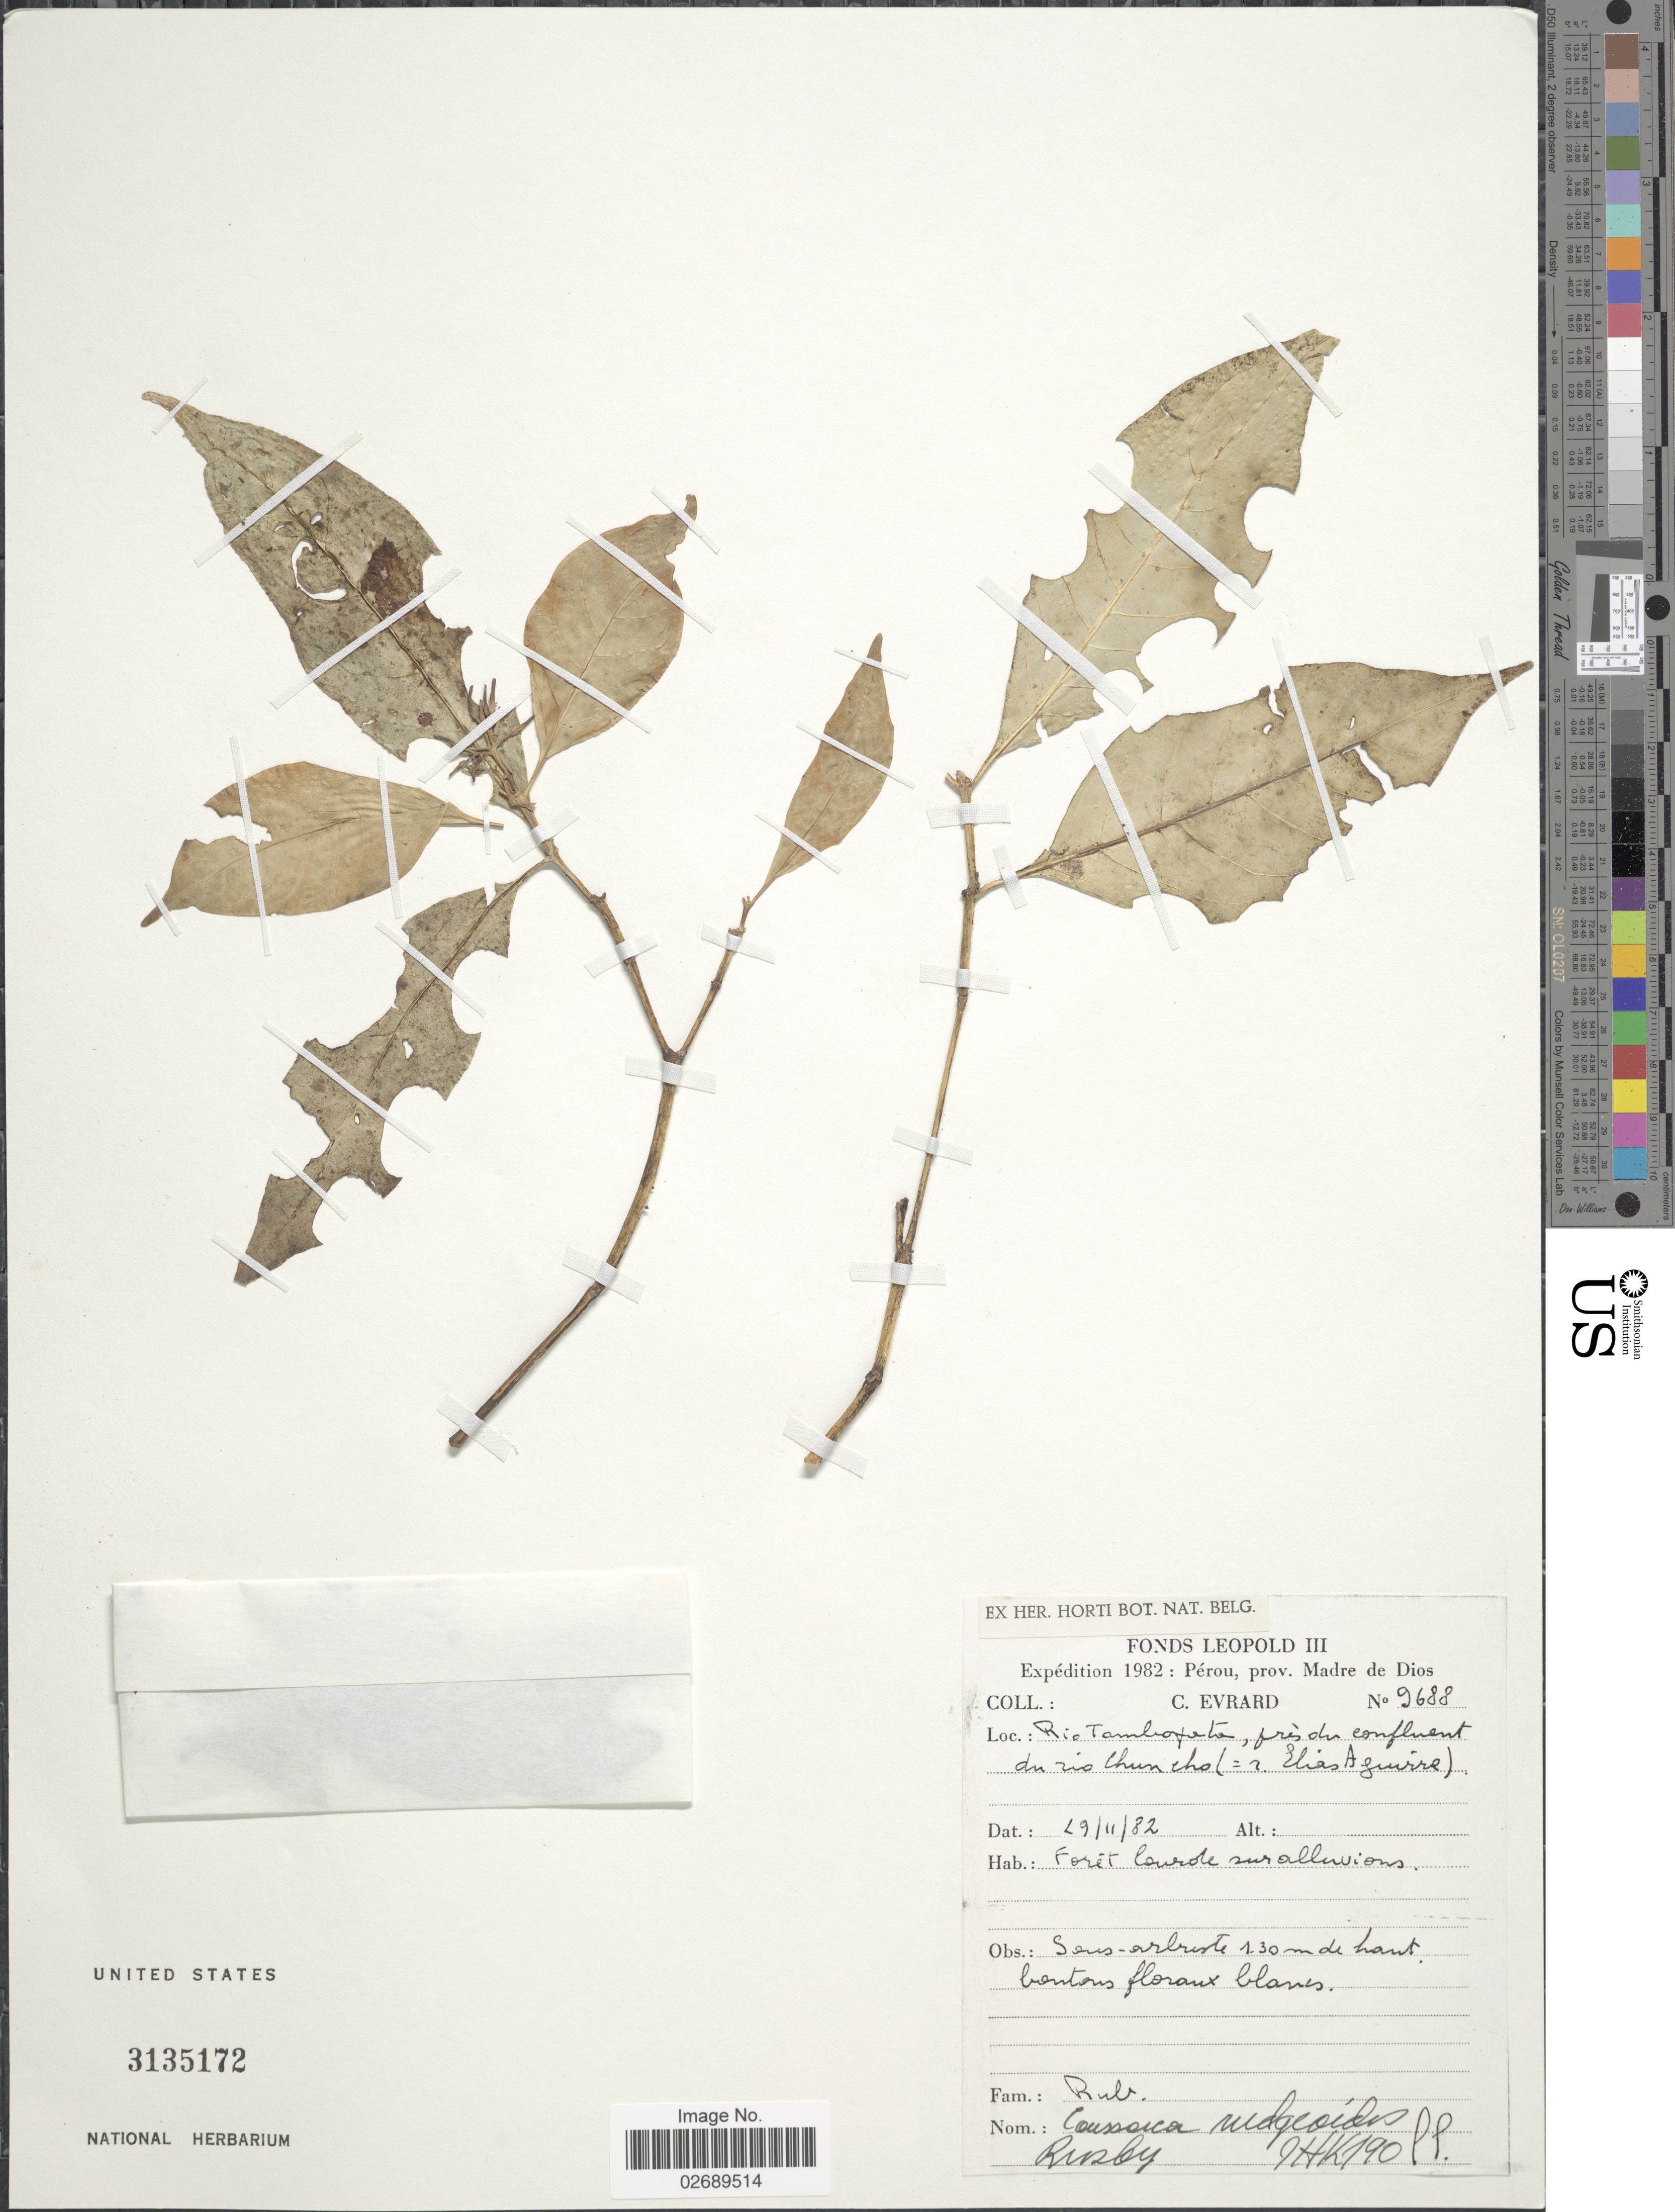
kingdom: Plantae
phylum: Tracheophyta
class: Magnoliopsida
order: Gentianales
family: Rubiaceae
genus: Coussarea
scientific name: Coussarea rudgeoides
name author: Rusby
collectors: C. Evrard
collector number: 9688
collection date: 1982-11-29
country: Peru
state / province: Madre de Dios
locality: Río Tambopata, près du confluent du río Chuncho (= r. Elias Aguirre), Pérou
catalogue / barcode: US 3135172